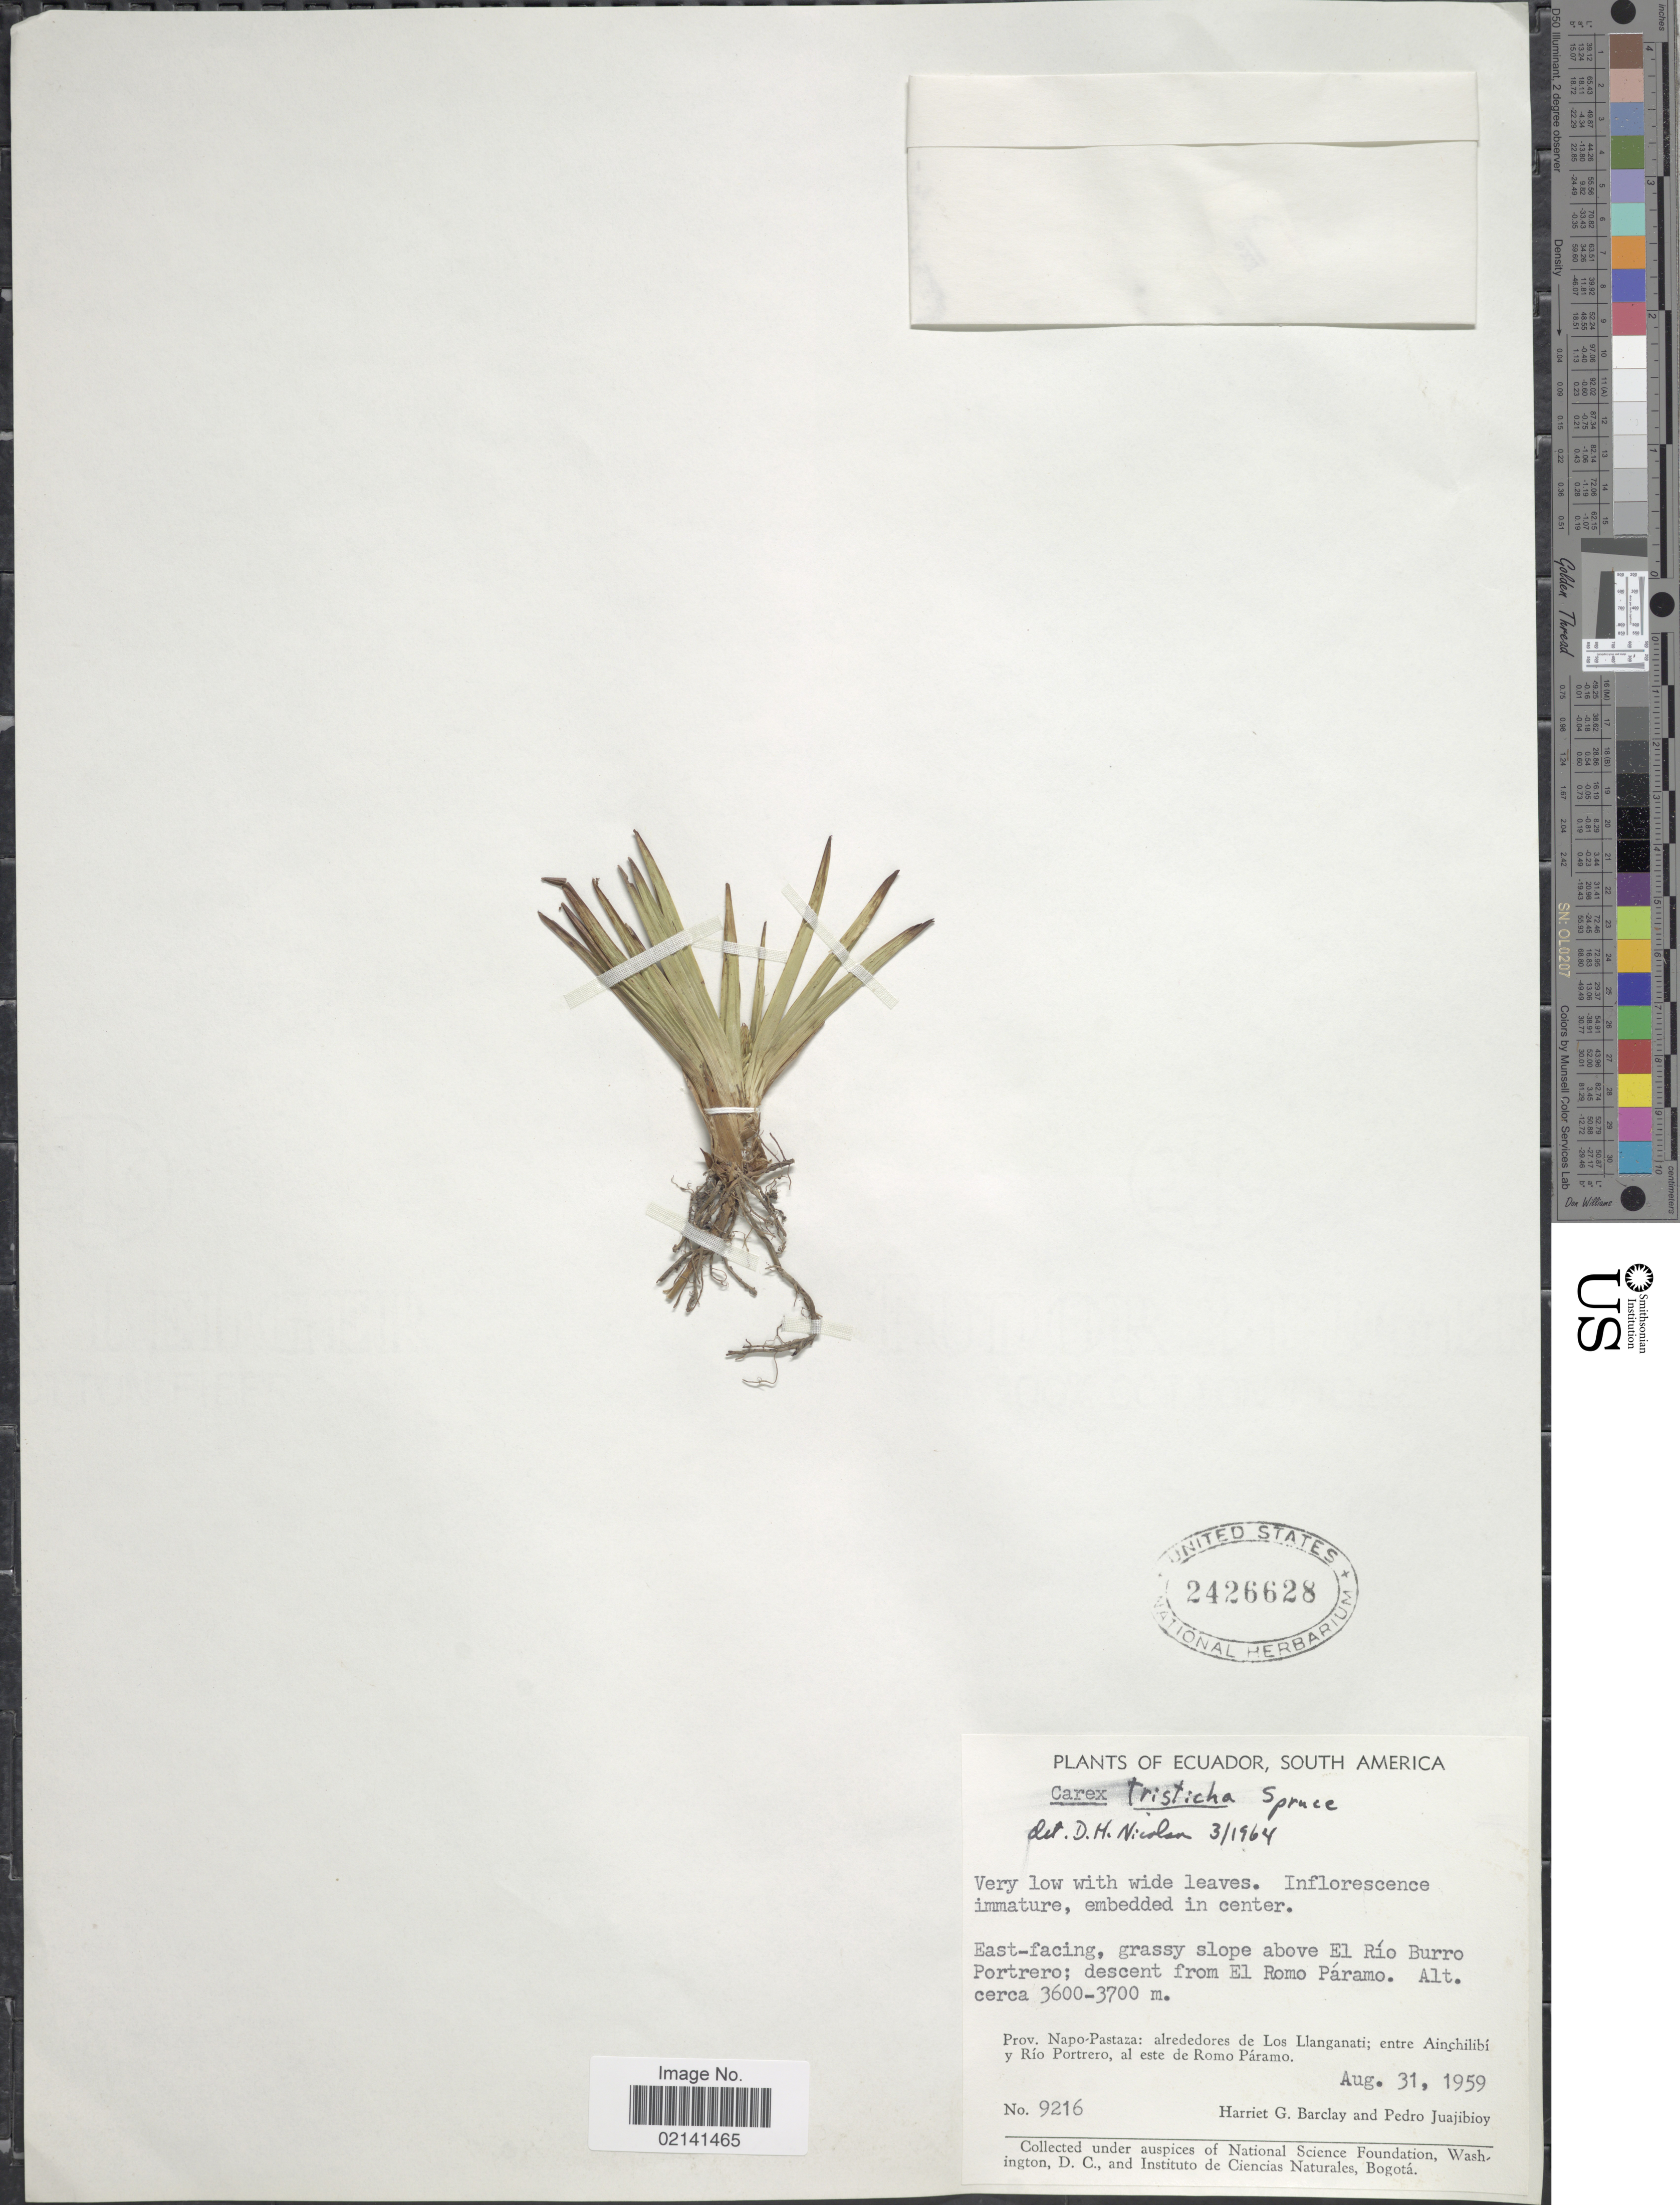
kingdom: Plantae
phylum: Tracheophyta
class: Liliopsida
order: Poales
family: Cyperaceae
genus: Carex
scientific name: Carex tamana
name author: Steyerm.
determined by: Jimnéz-Mejias, Pedro, (UPOS), Universidad Pablo de Olavide (SPAIN)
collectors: H. G. Barclay & P. Juajibioy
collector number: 9216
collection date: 1959-08-31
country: Ecuador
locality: Ecuador, South-America. East facing, grassy slope above El Rio Burro Portrero; descennt from El Romo Paramo.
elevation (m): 3600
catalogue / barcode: US 2426628